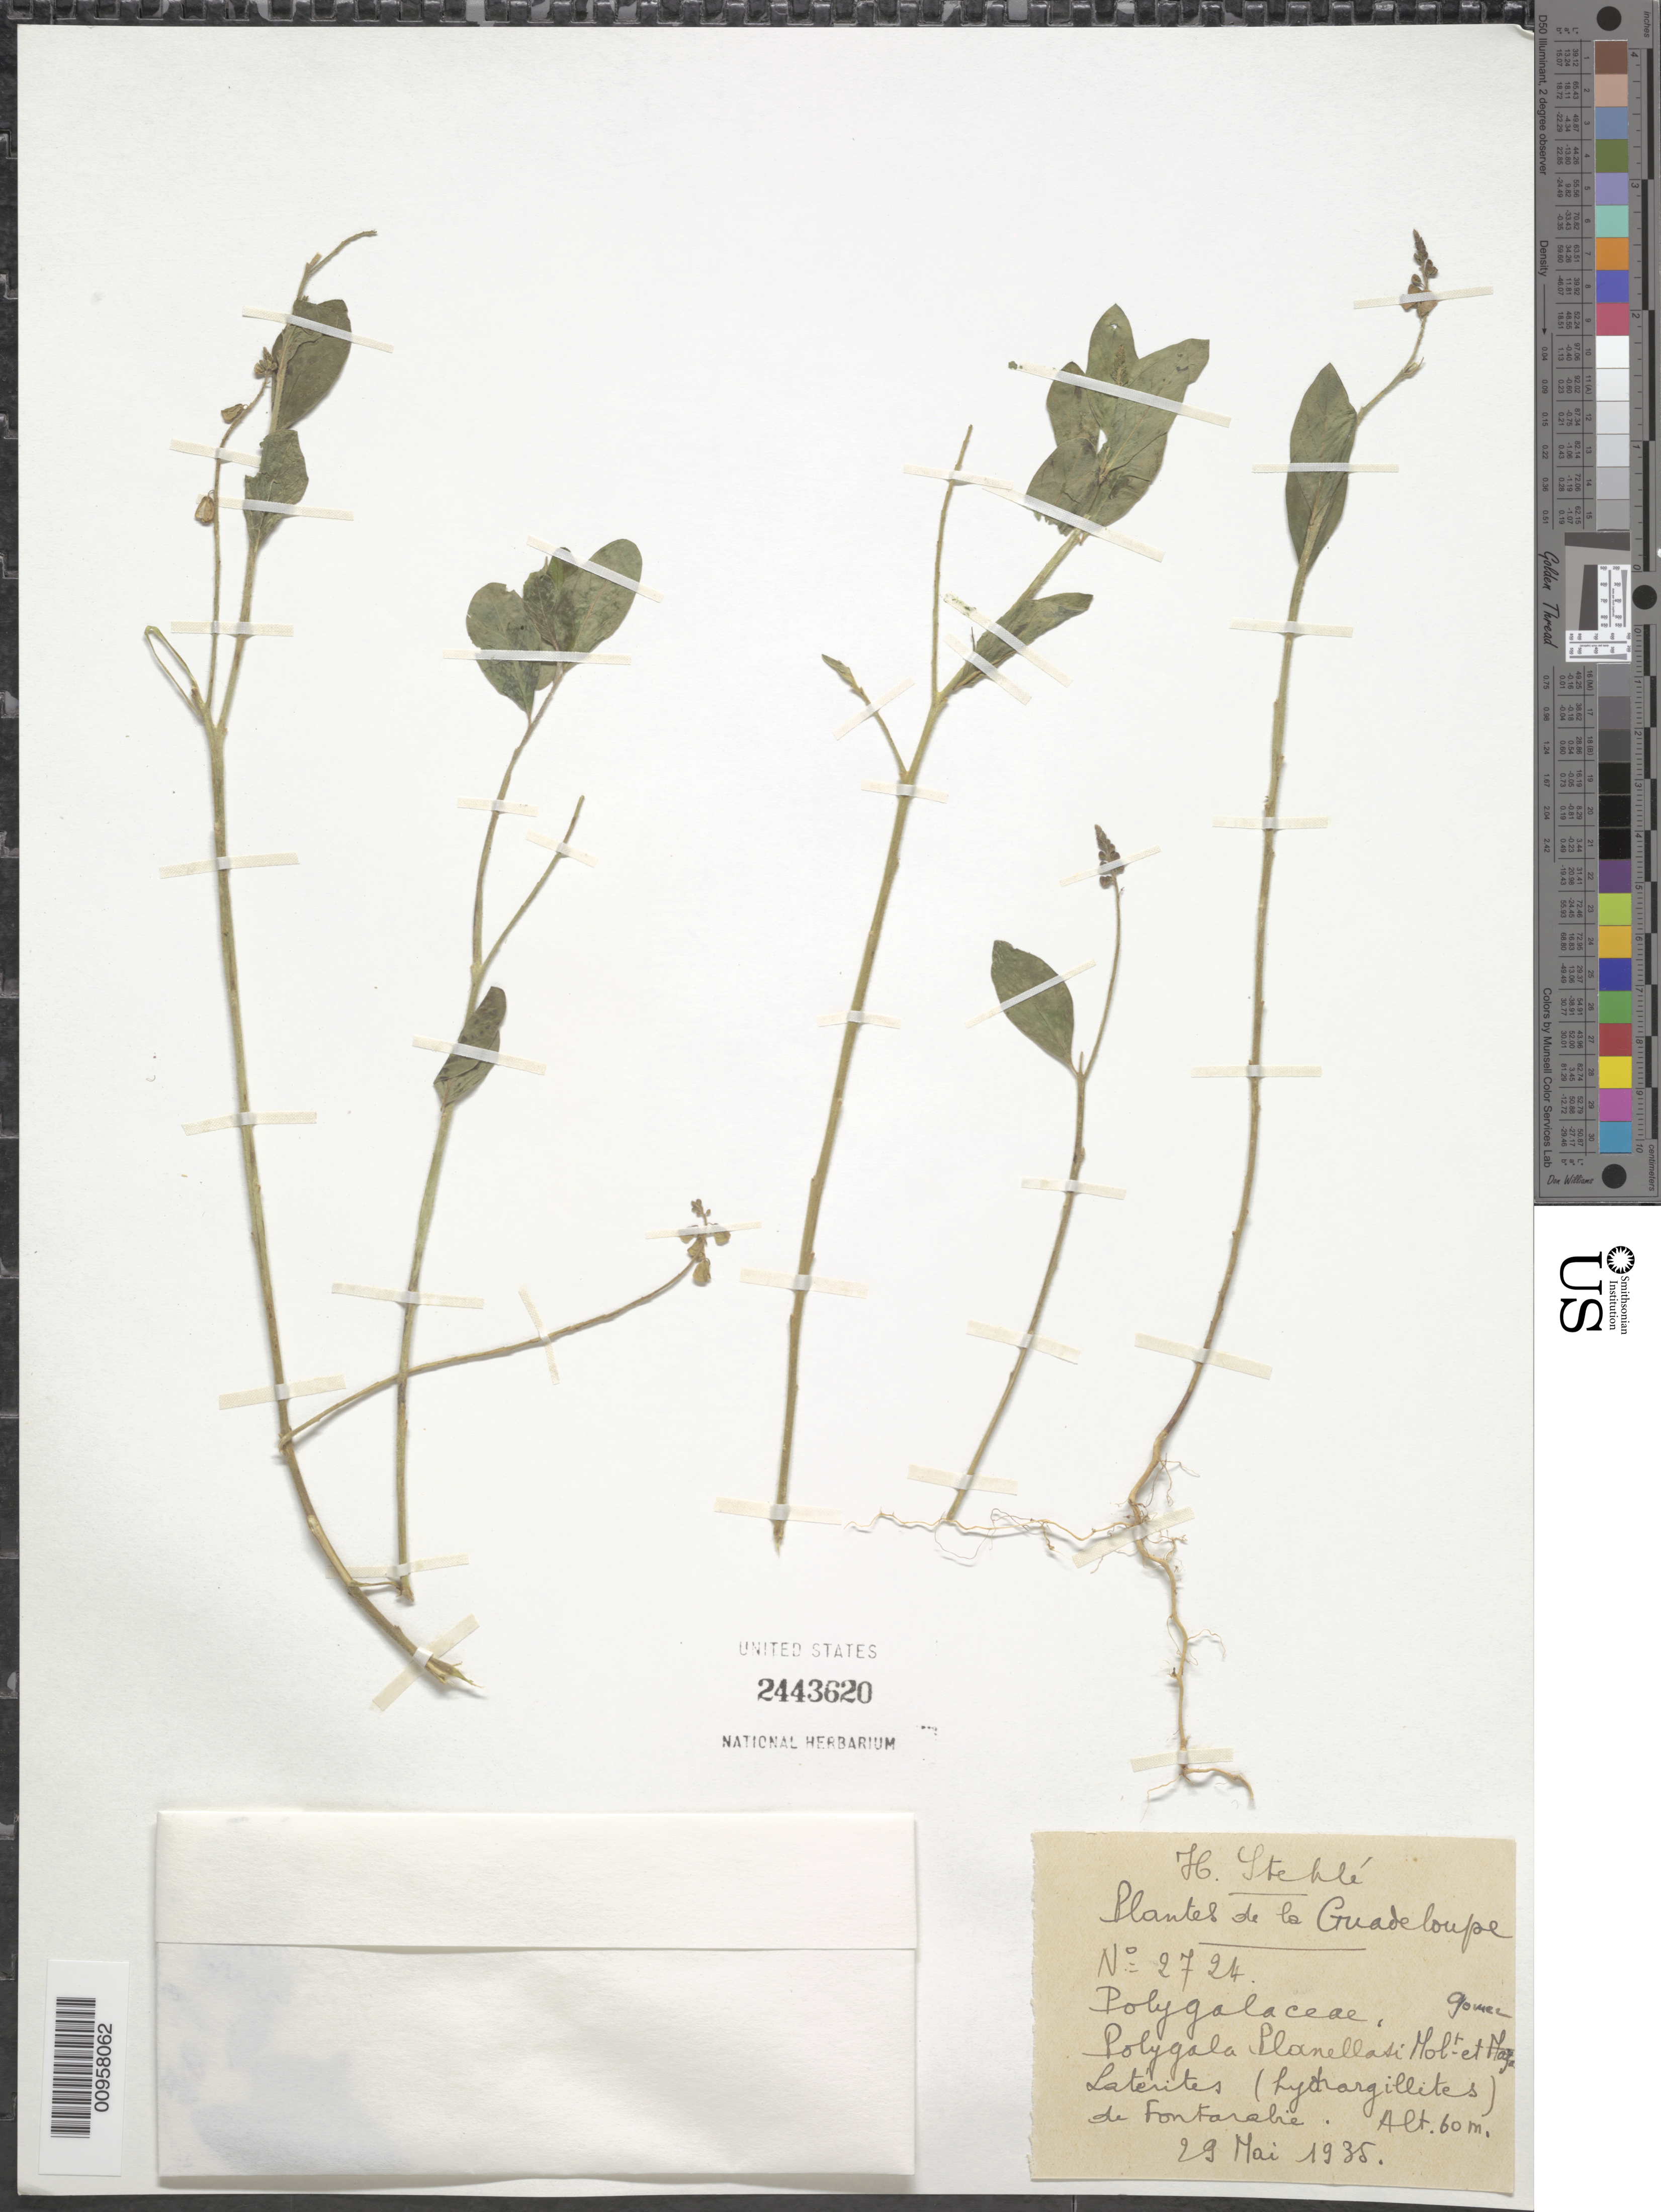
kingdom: Plantae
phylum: Tracheophyta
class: Magnoliopsida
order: Fabales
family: Polygalaceae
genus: Polygala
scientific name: Polygala planellasi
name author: Molinet & M. Gómez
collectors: H. Stehlé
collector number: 2724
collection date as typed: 29 May 1935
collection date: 1935-05-29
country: Guadeloupe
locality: "Fontarabie"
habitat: "latérites hydrorgillites"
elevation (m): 60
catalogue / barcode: US 2443620